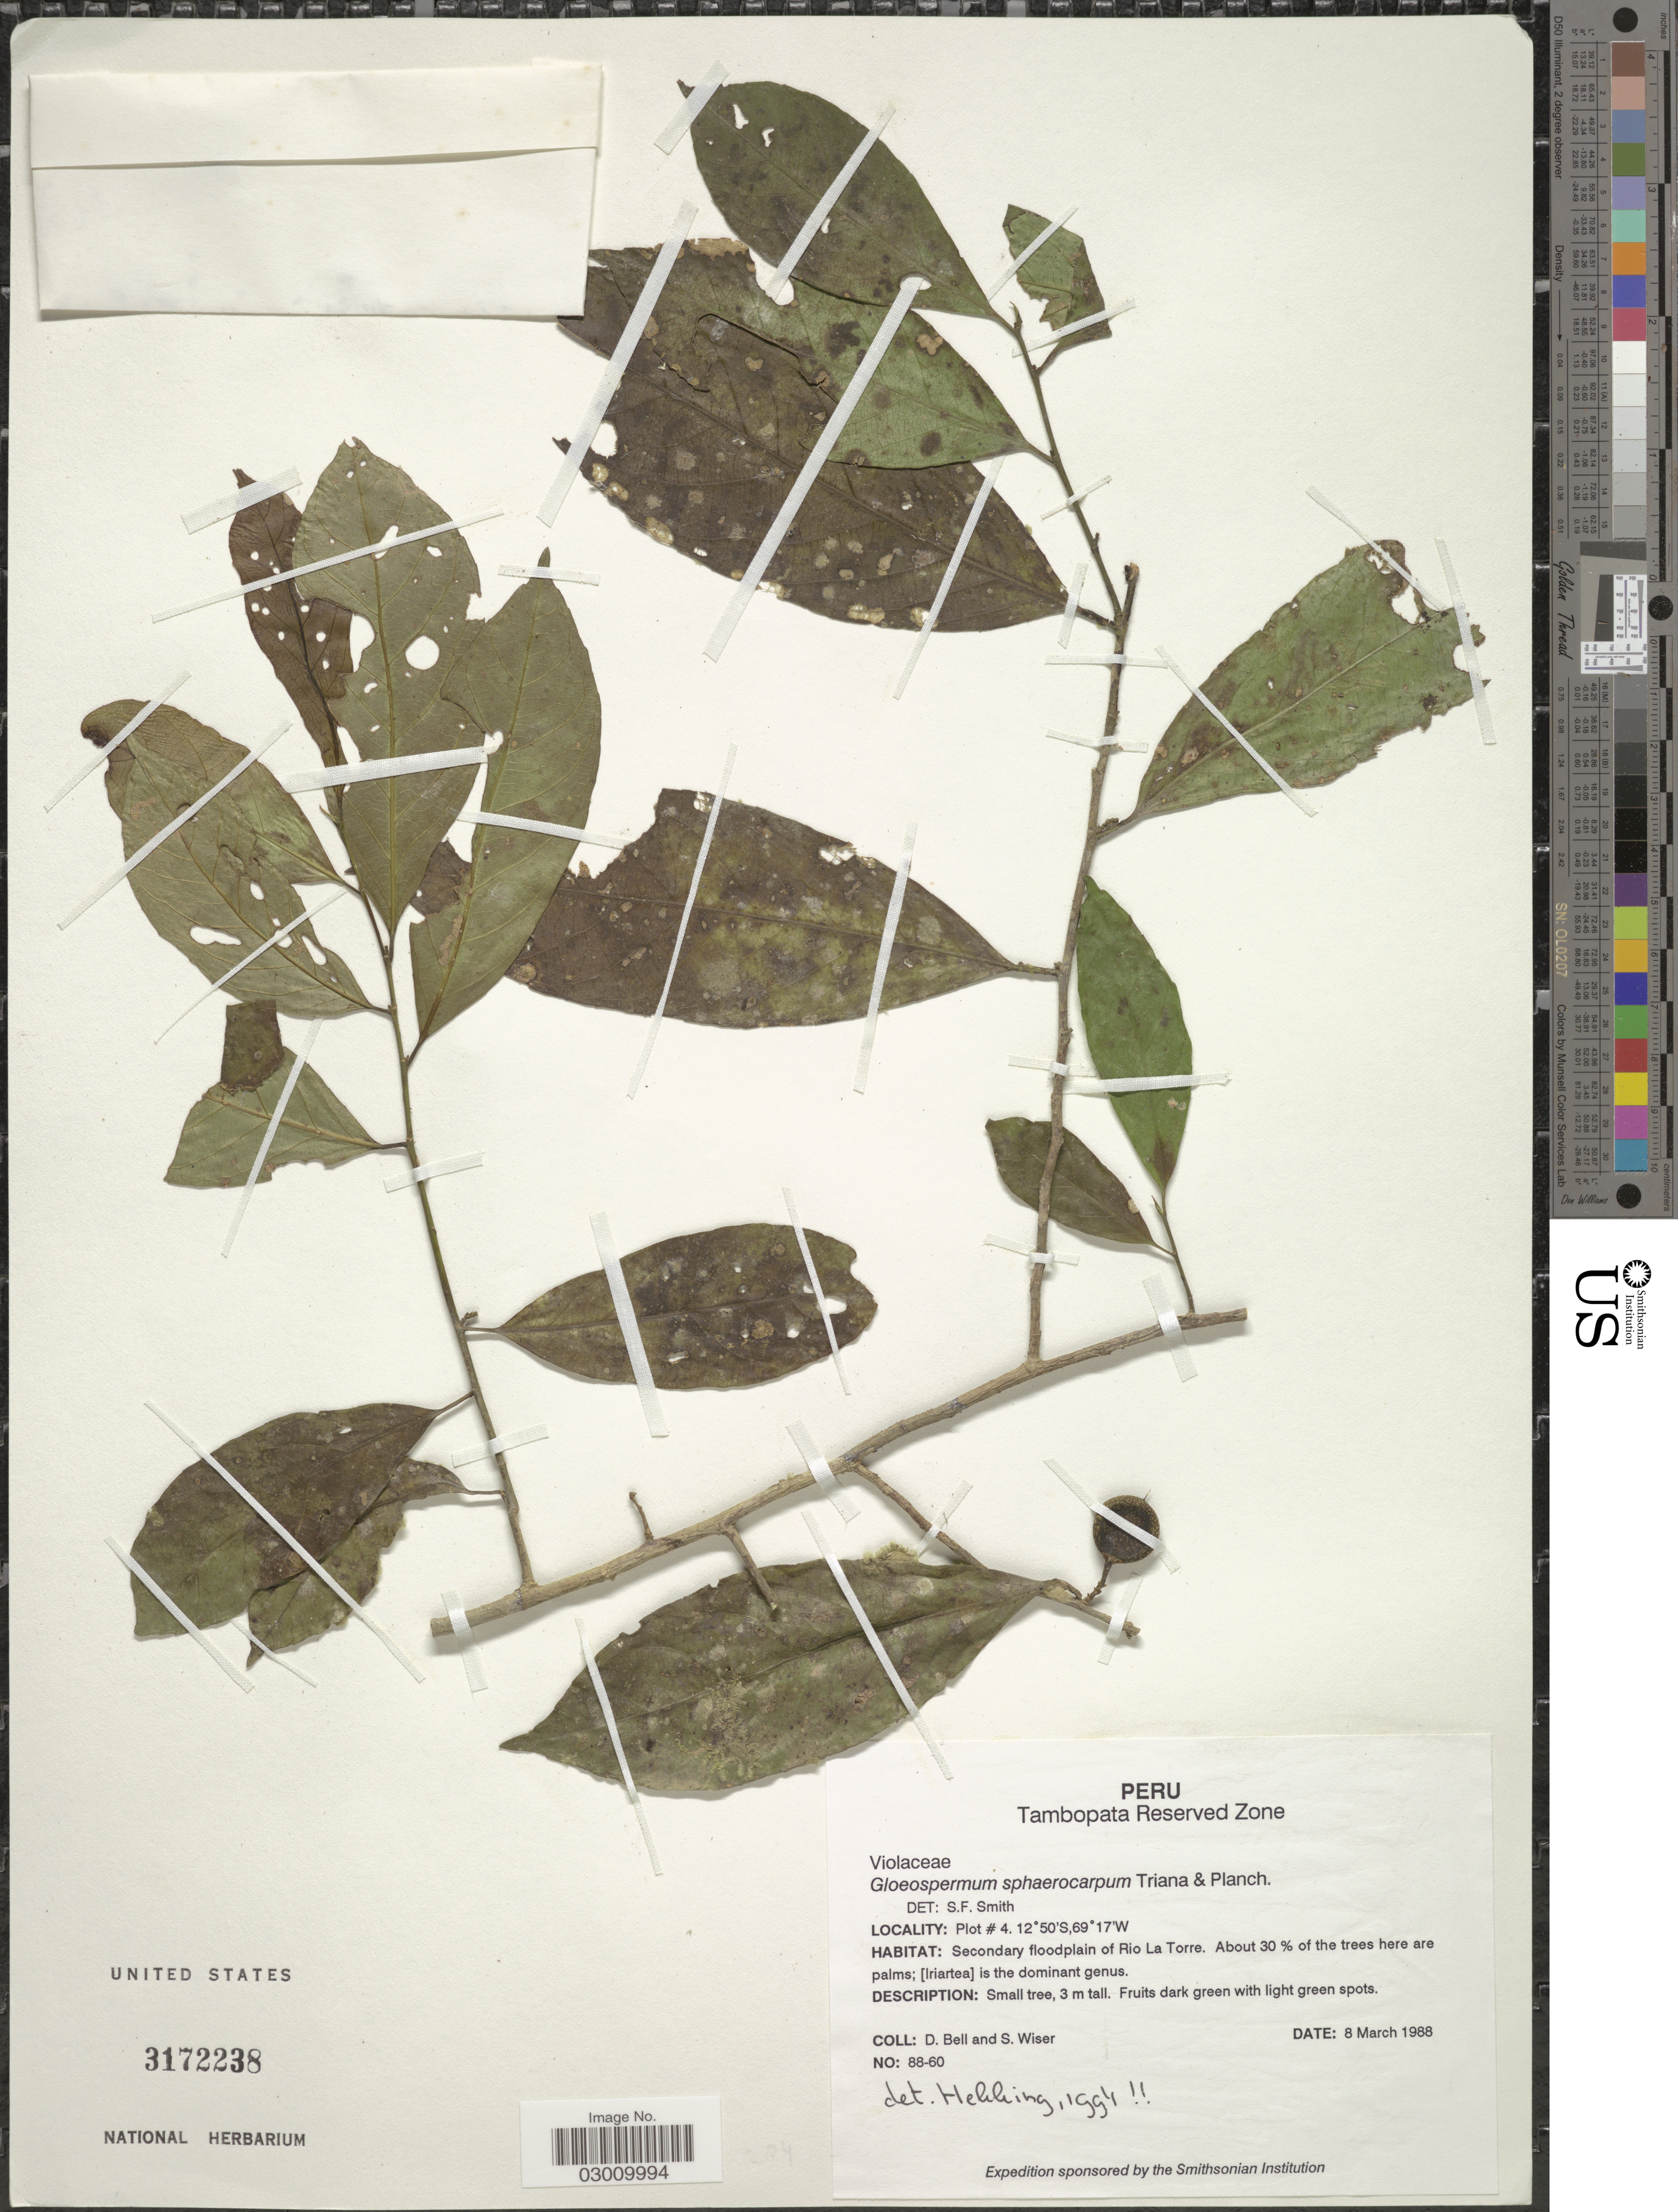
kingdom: Plantae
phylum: Tracheophyta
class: Magnoliopsida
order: Malpighiales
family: Violaceae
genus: Gloeospermum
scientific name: Gloeospermum sphaerocarpum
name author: Triana & Planch.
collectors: D. A. Bell & S. Wiser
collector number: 88-60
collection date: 1988-03-08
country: Peru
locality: Tambopata, Reserved Zone, Plot # 4, Secondary floodplain of Rio La Torre.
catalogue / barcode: US 3172238